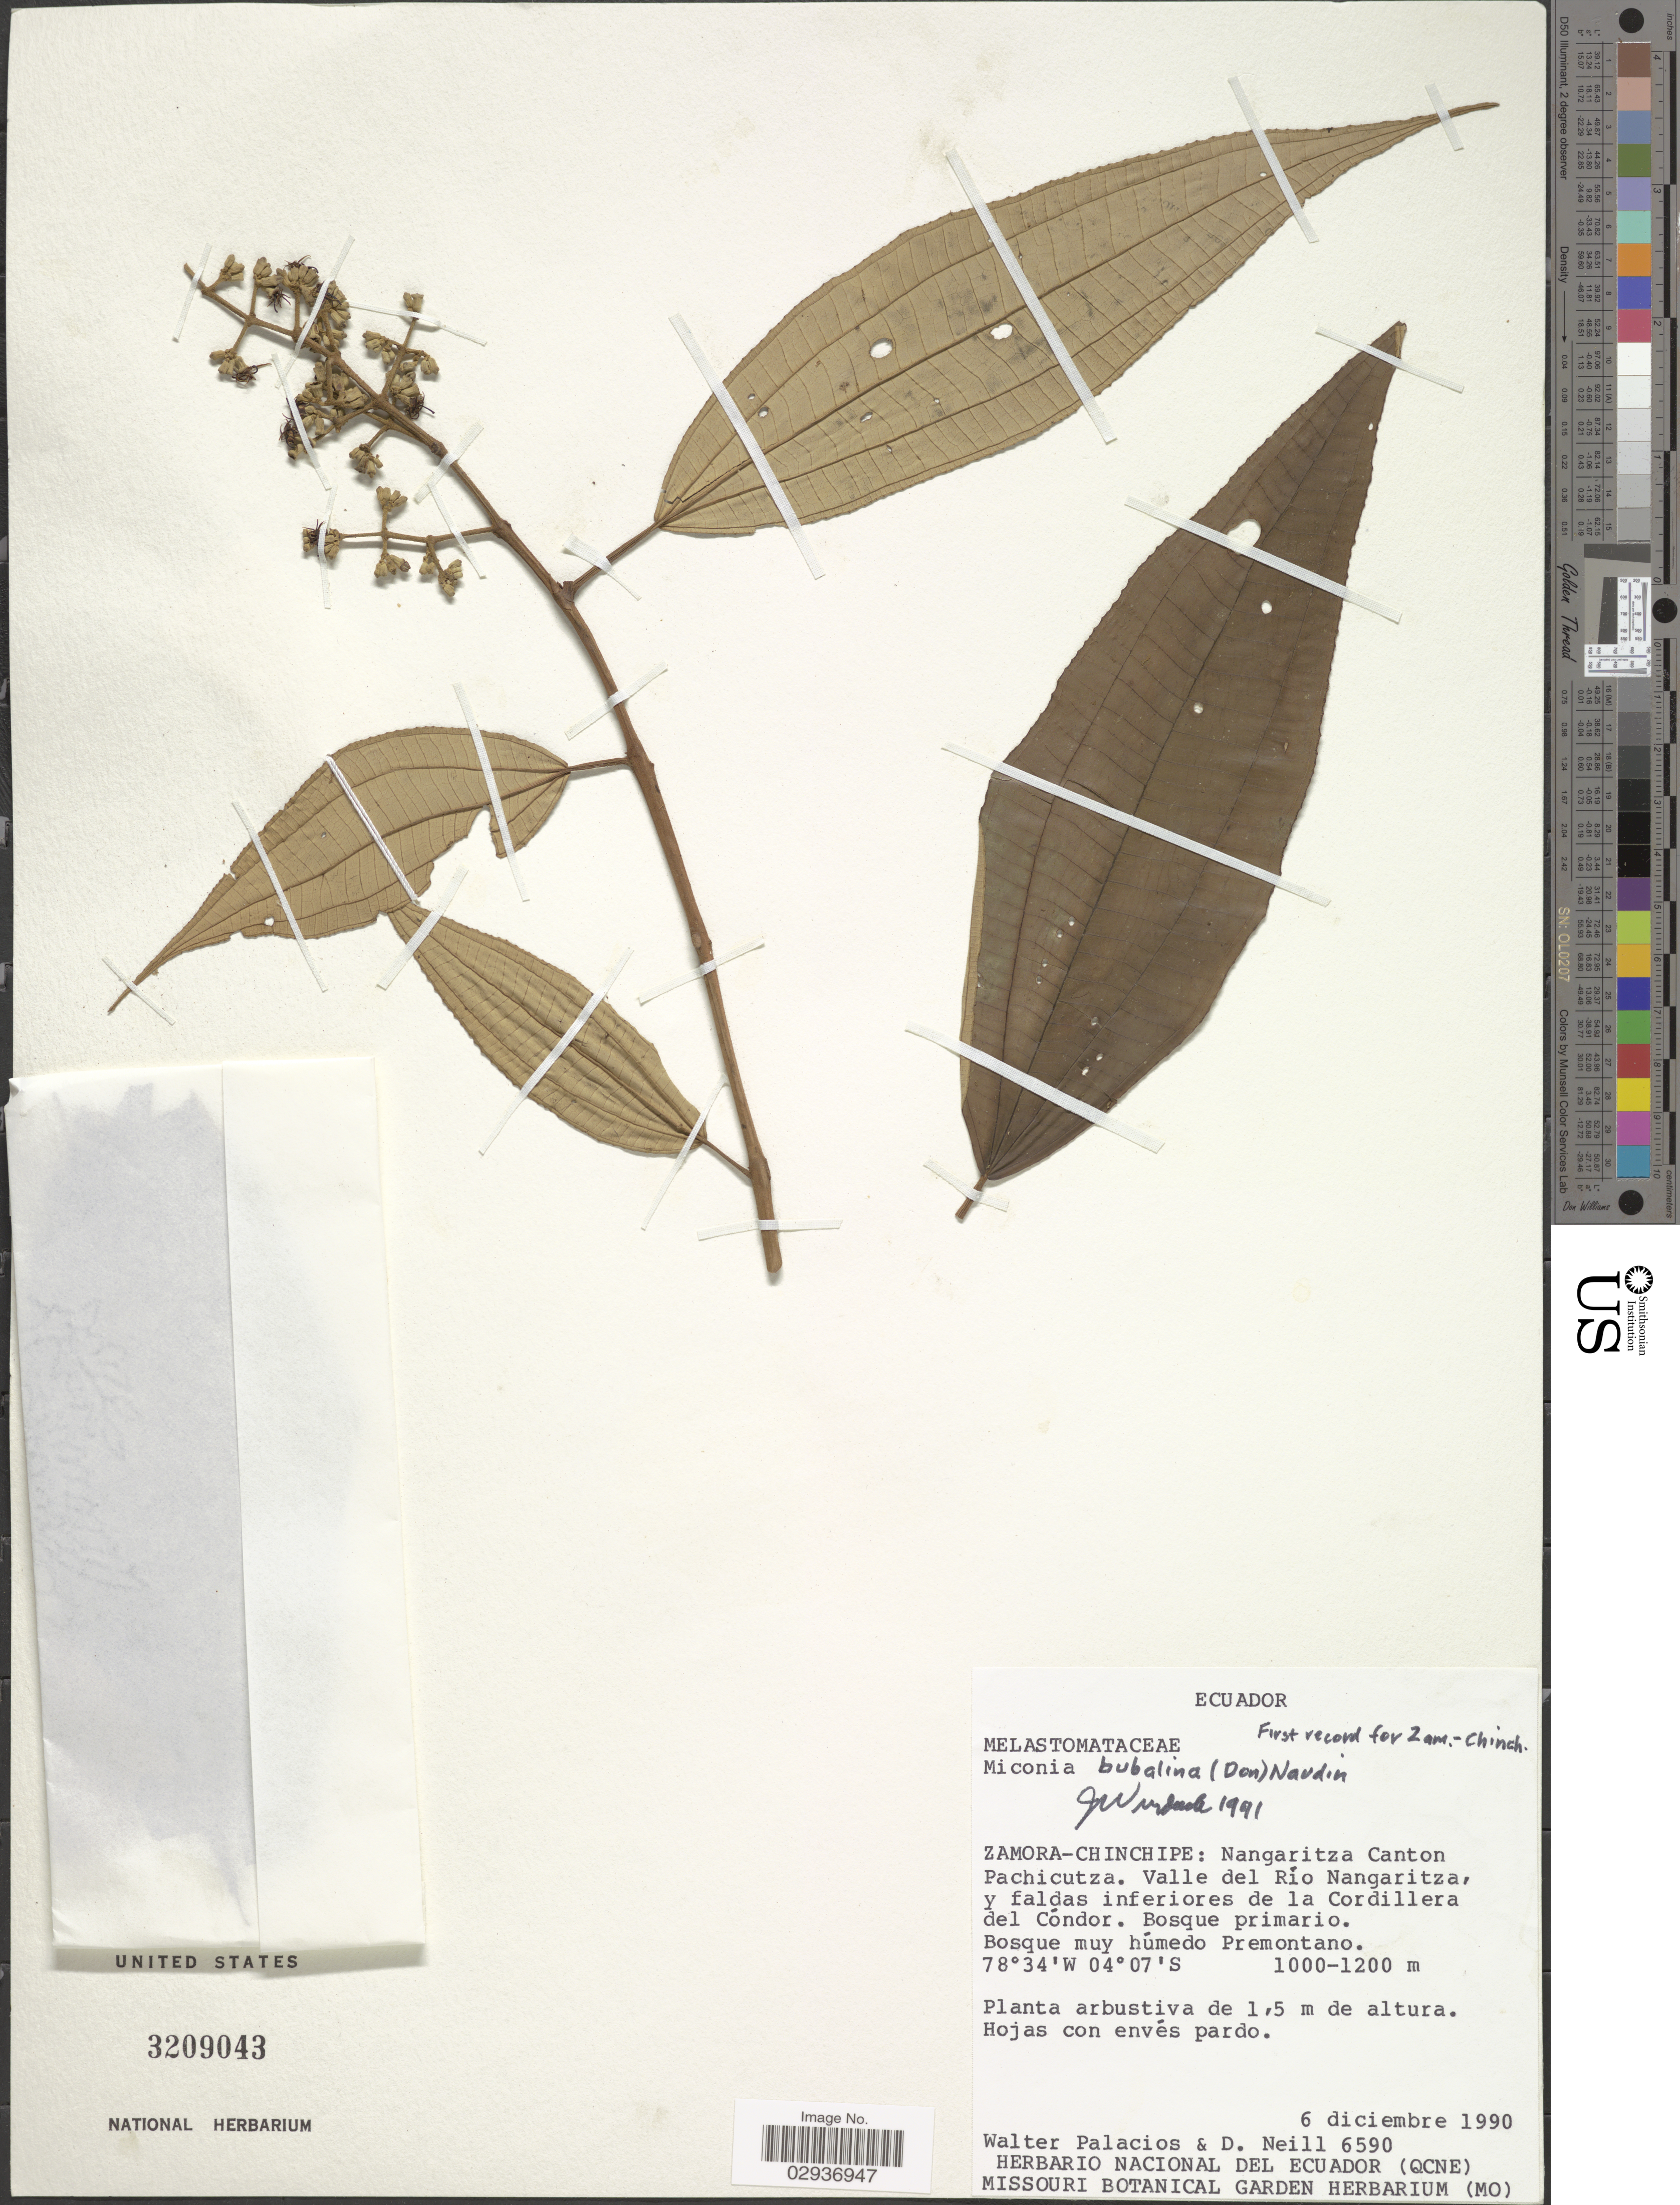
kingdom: Plantae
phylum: Tracheophyta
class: Magnoliopsida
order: Myrtales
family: Melastomataceae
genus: Miconia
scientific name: Miconia bubalina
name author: Naudin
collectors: W. Palacios & D. Neill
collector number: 6590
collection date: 1990-12-06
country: Ecuador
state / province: Zamora-Chinchipe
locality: Nangaritza Canton Pachicutza. Valle del Río Nangaritza, y faldas inferiores de la Cordillera del Cóndor.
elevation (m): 1000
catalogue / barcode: US 3209043